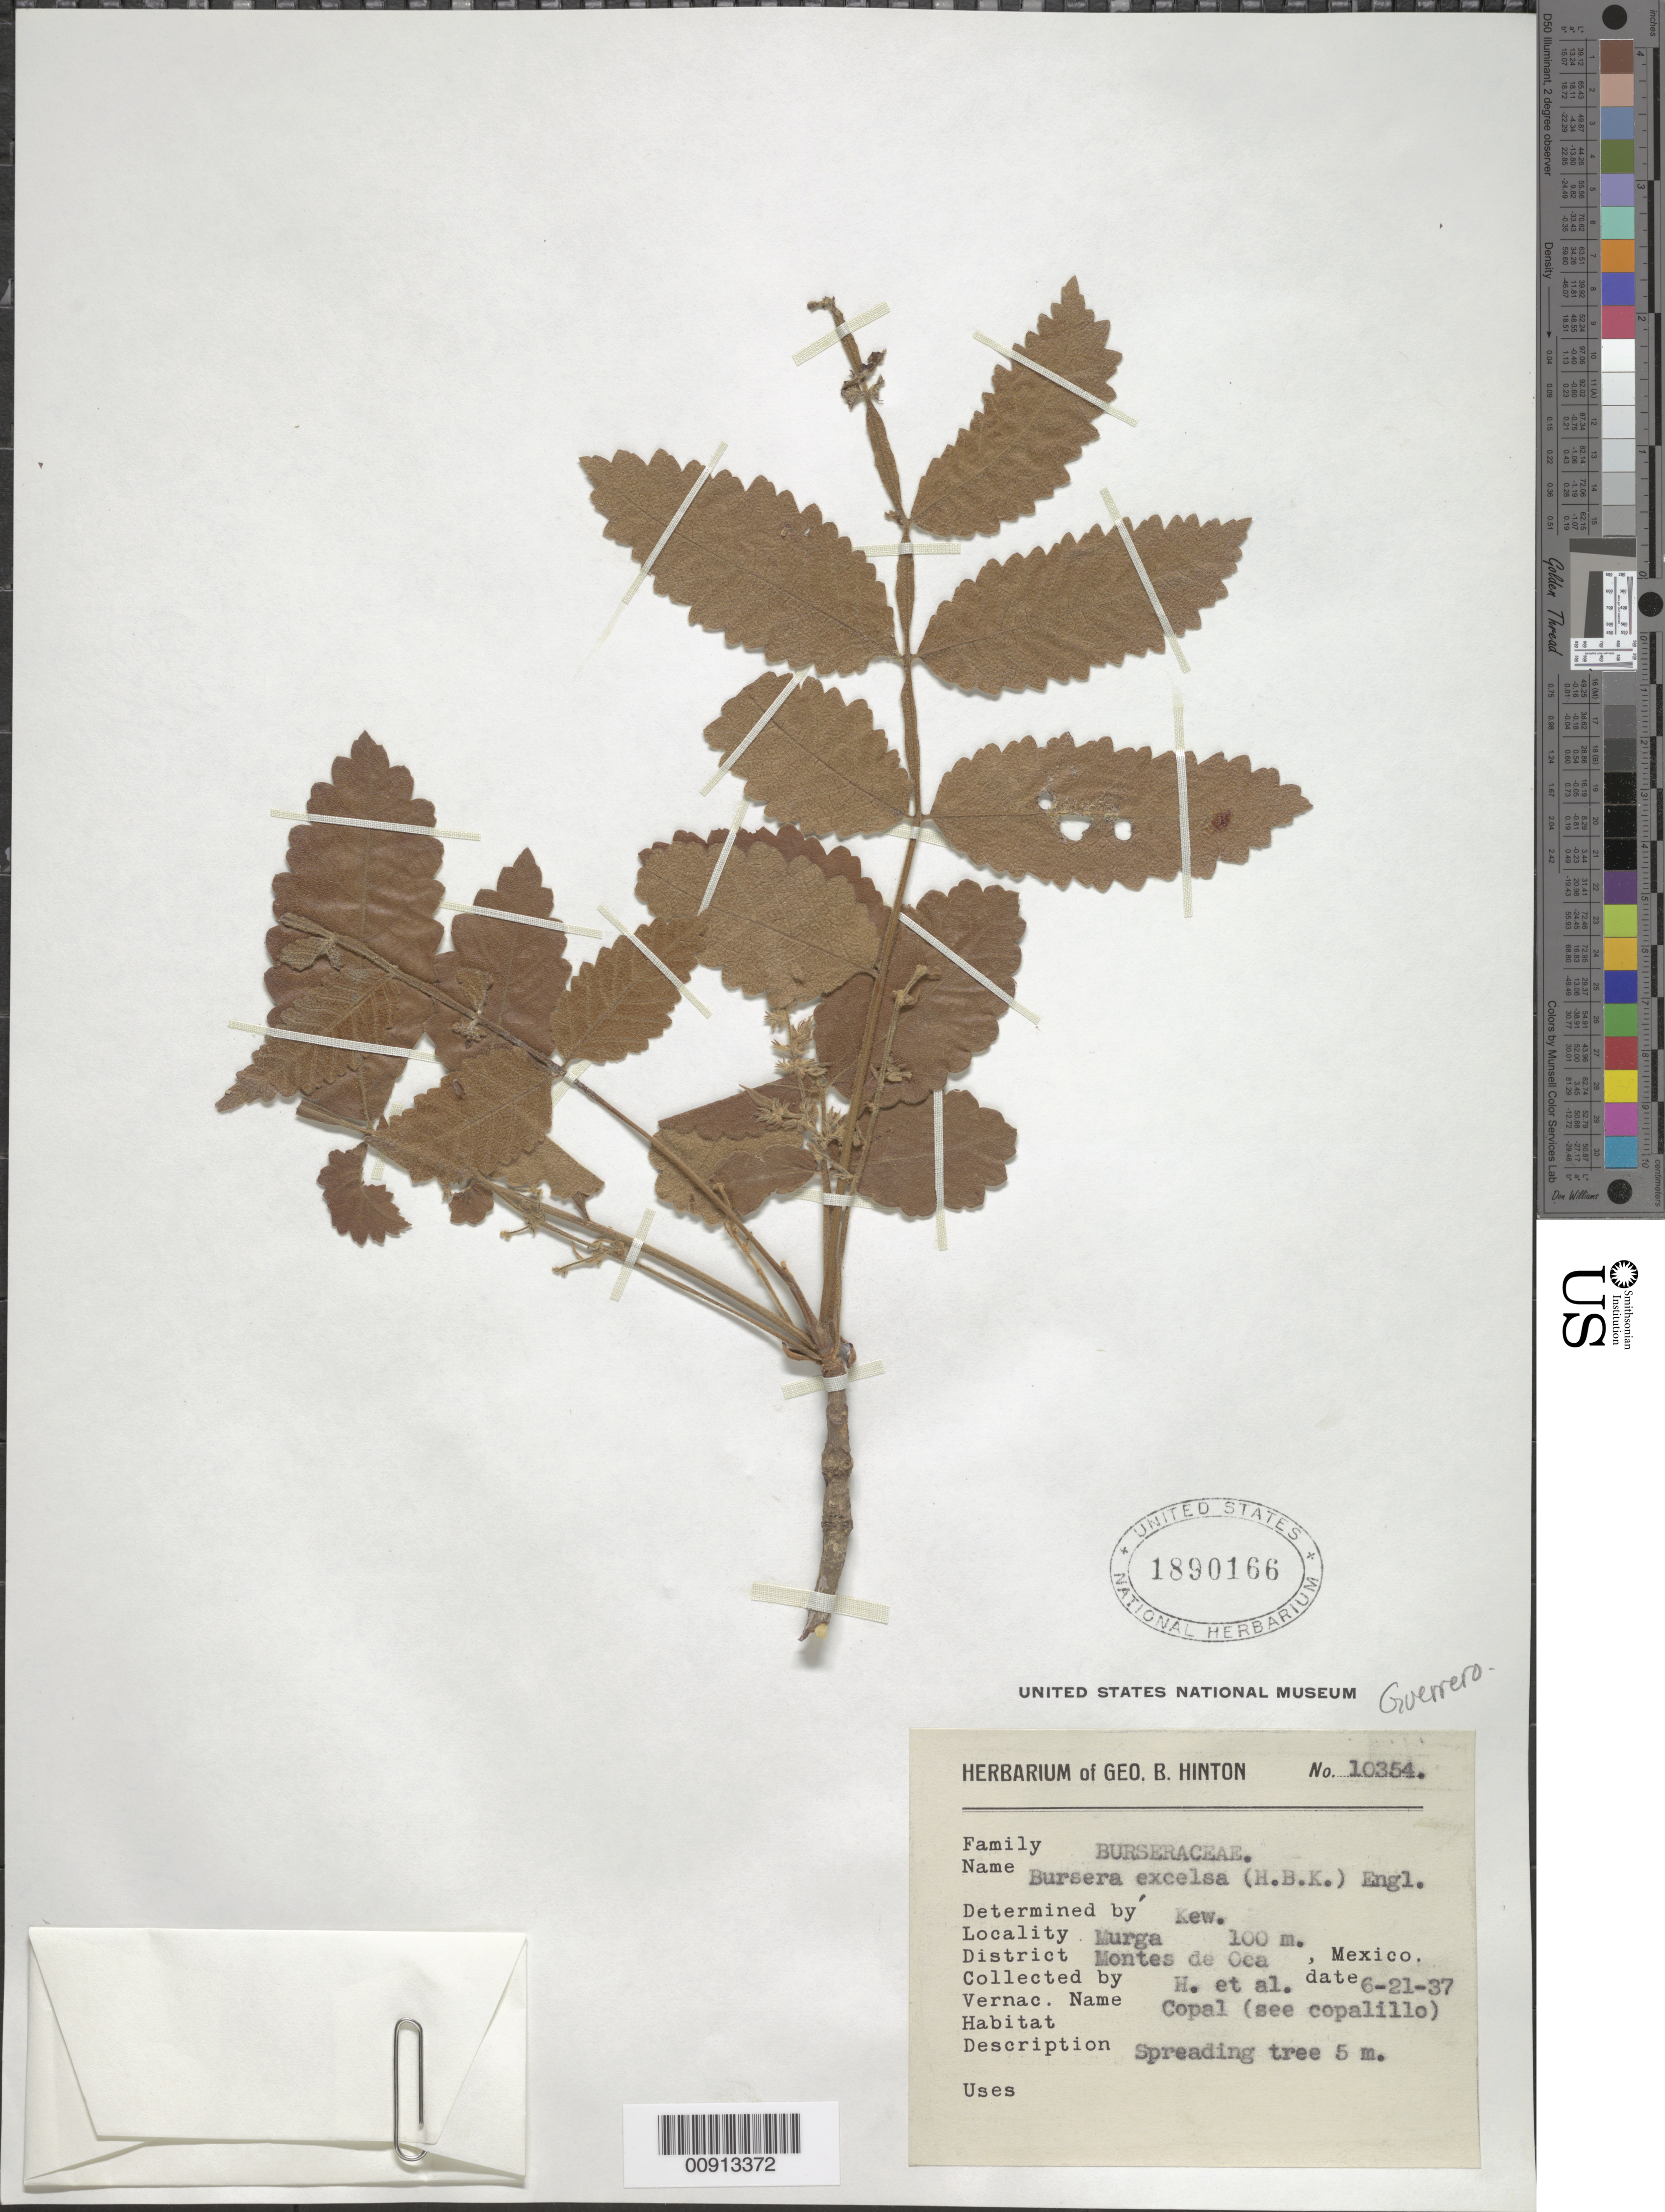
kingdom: Plantae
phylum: Tracheophyta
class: Magnoliopsida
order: Sapindales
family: Burseraceae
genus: Bursera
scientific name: Bursera excelsa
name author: (Kunth) Engl.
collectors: G. B. Hinton & et al.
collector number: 10354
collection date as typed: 21 Jun 1937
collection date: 1937-06-21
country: Mexico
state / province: Guerrero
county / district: Montes de Oca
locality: Murga, District Montes de Oca, Guerrero.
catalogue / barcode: US 1890166